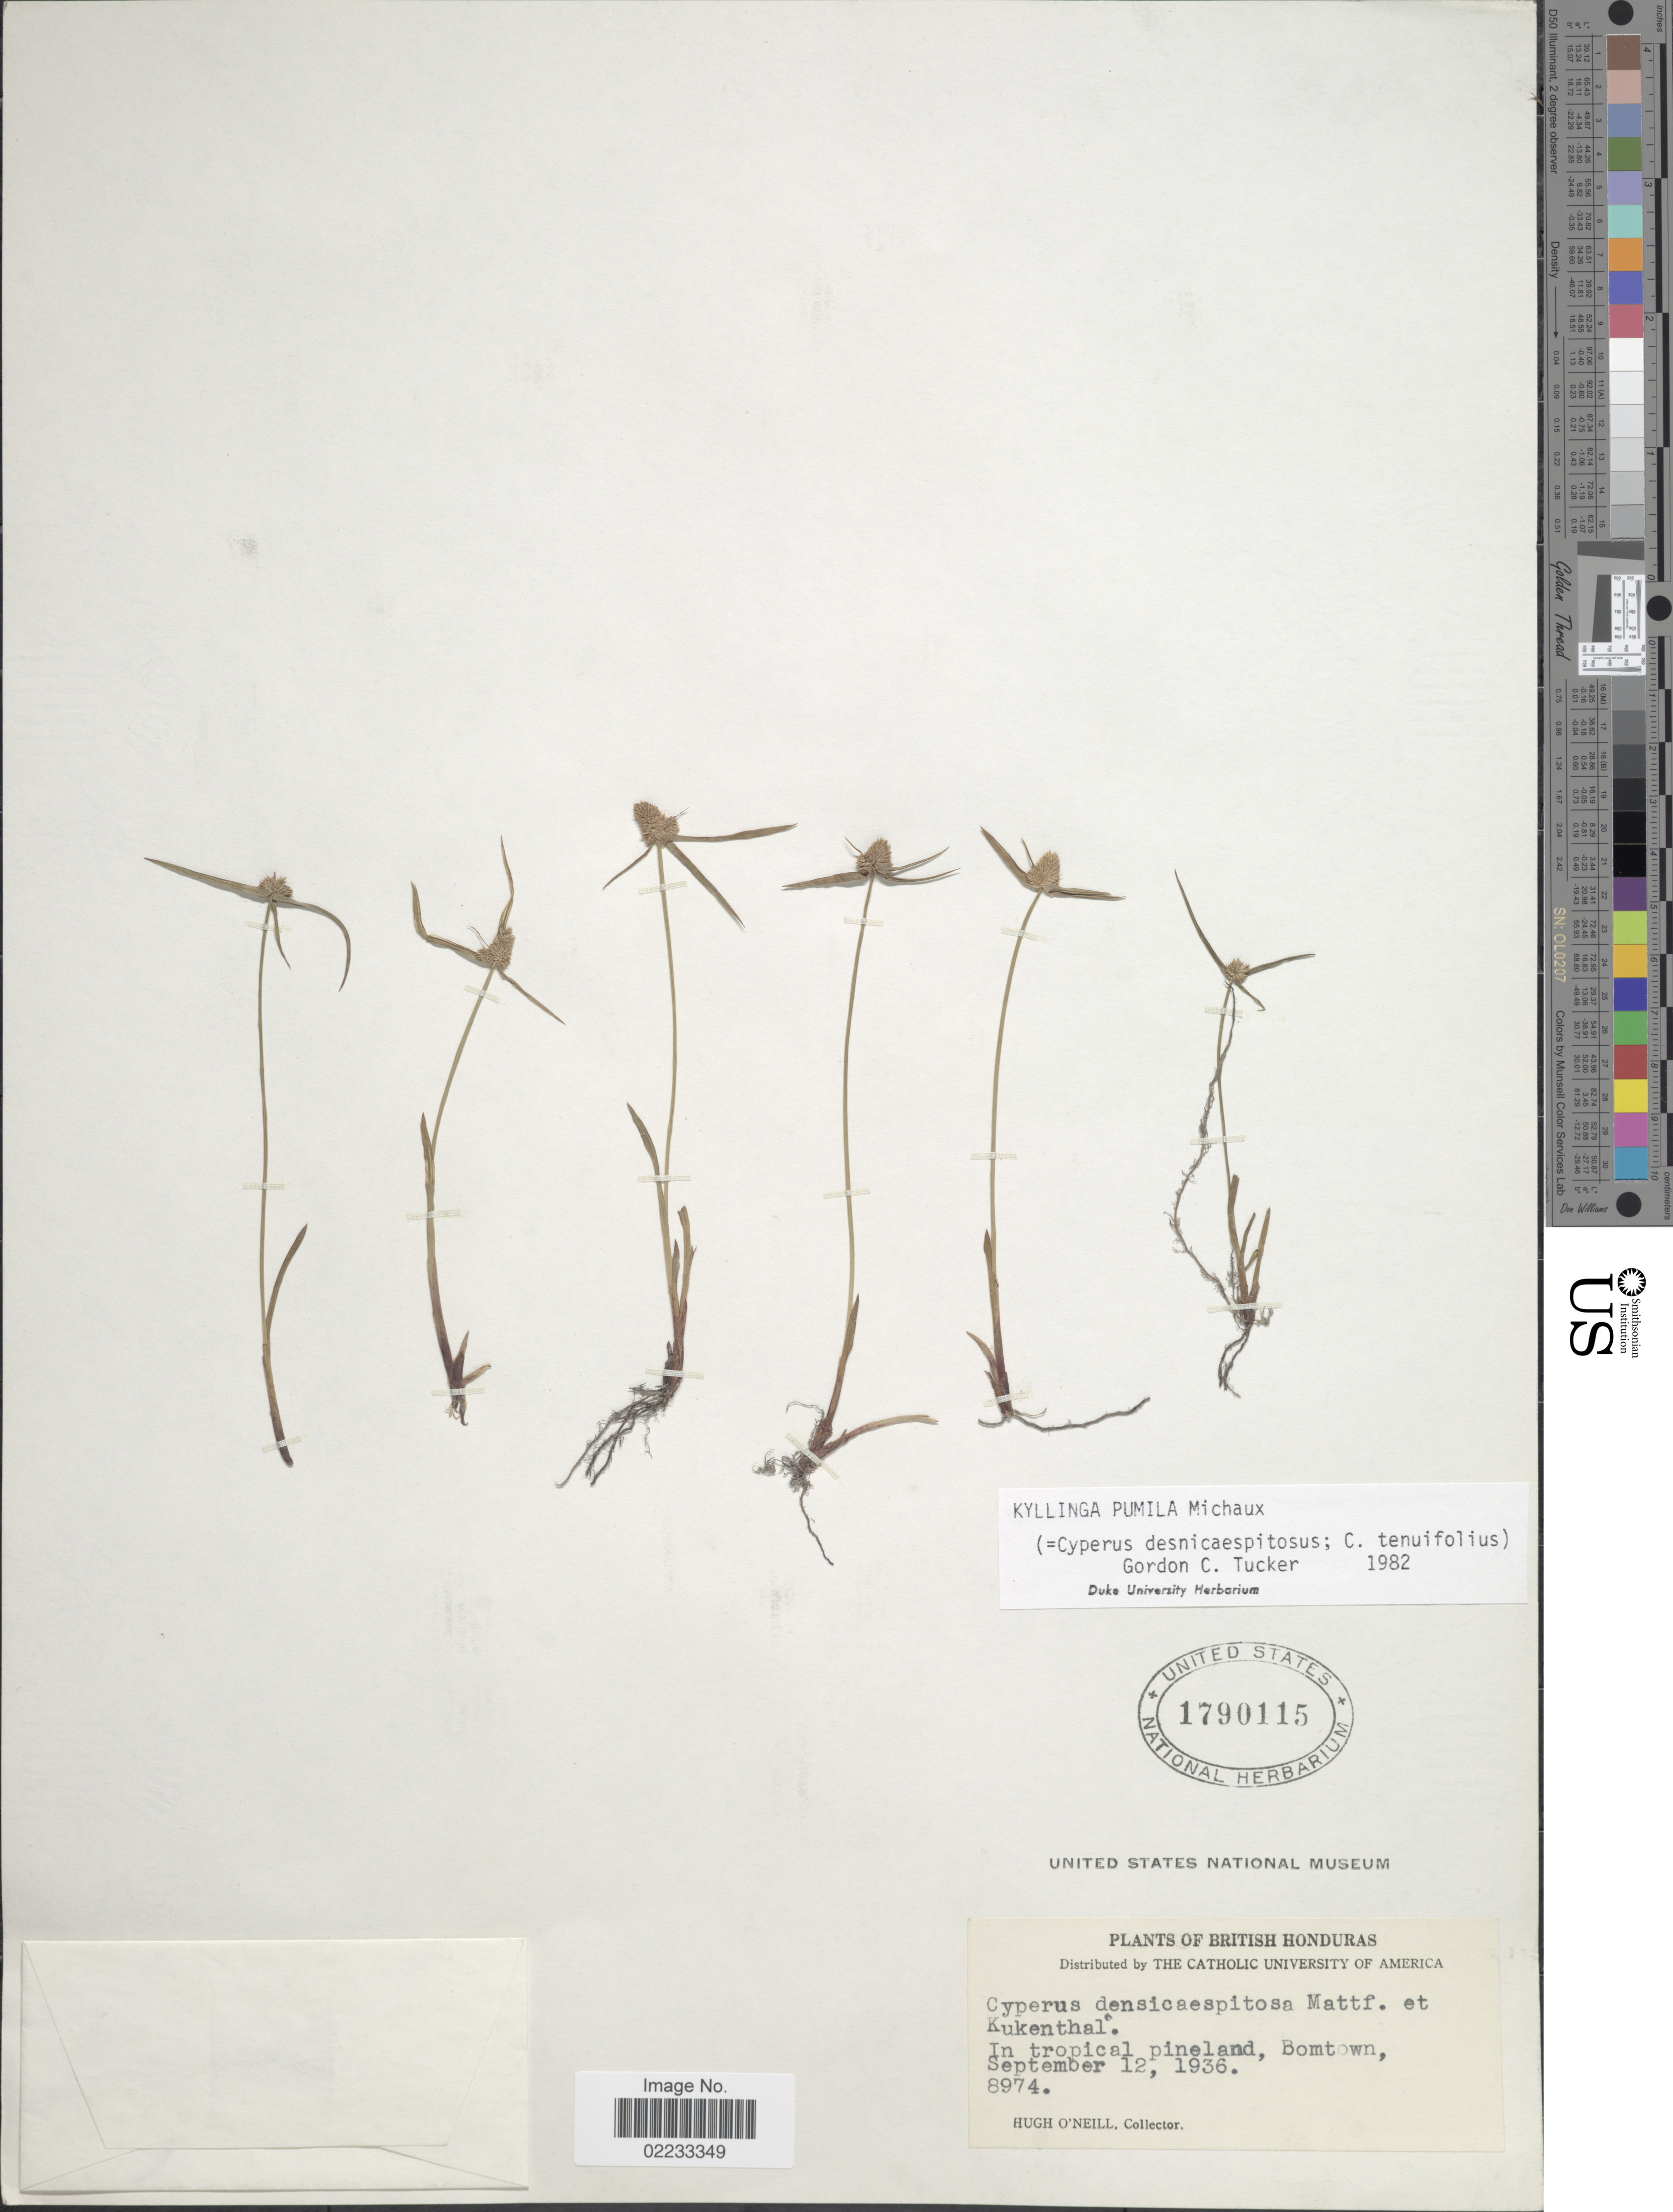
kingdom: Plantae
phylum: Tracheophyta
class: Liliopsida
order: Poales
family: Cyperaceae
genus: Cyperus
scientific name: Cyperus hortensis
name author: (Salzm. ex Steud.) Dorr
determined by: Strong, Mark T., (BOT), Smithsonian Institution - National Museum of Natural History (UNITED STATES)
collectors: H. O'Neill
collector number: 8974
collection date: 1936-09-12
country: Belize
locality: British Honduras, in tropical pineland, Bomtown.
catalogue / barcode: US 1790115